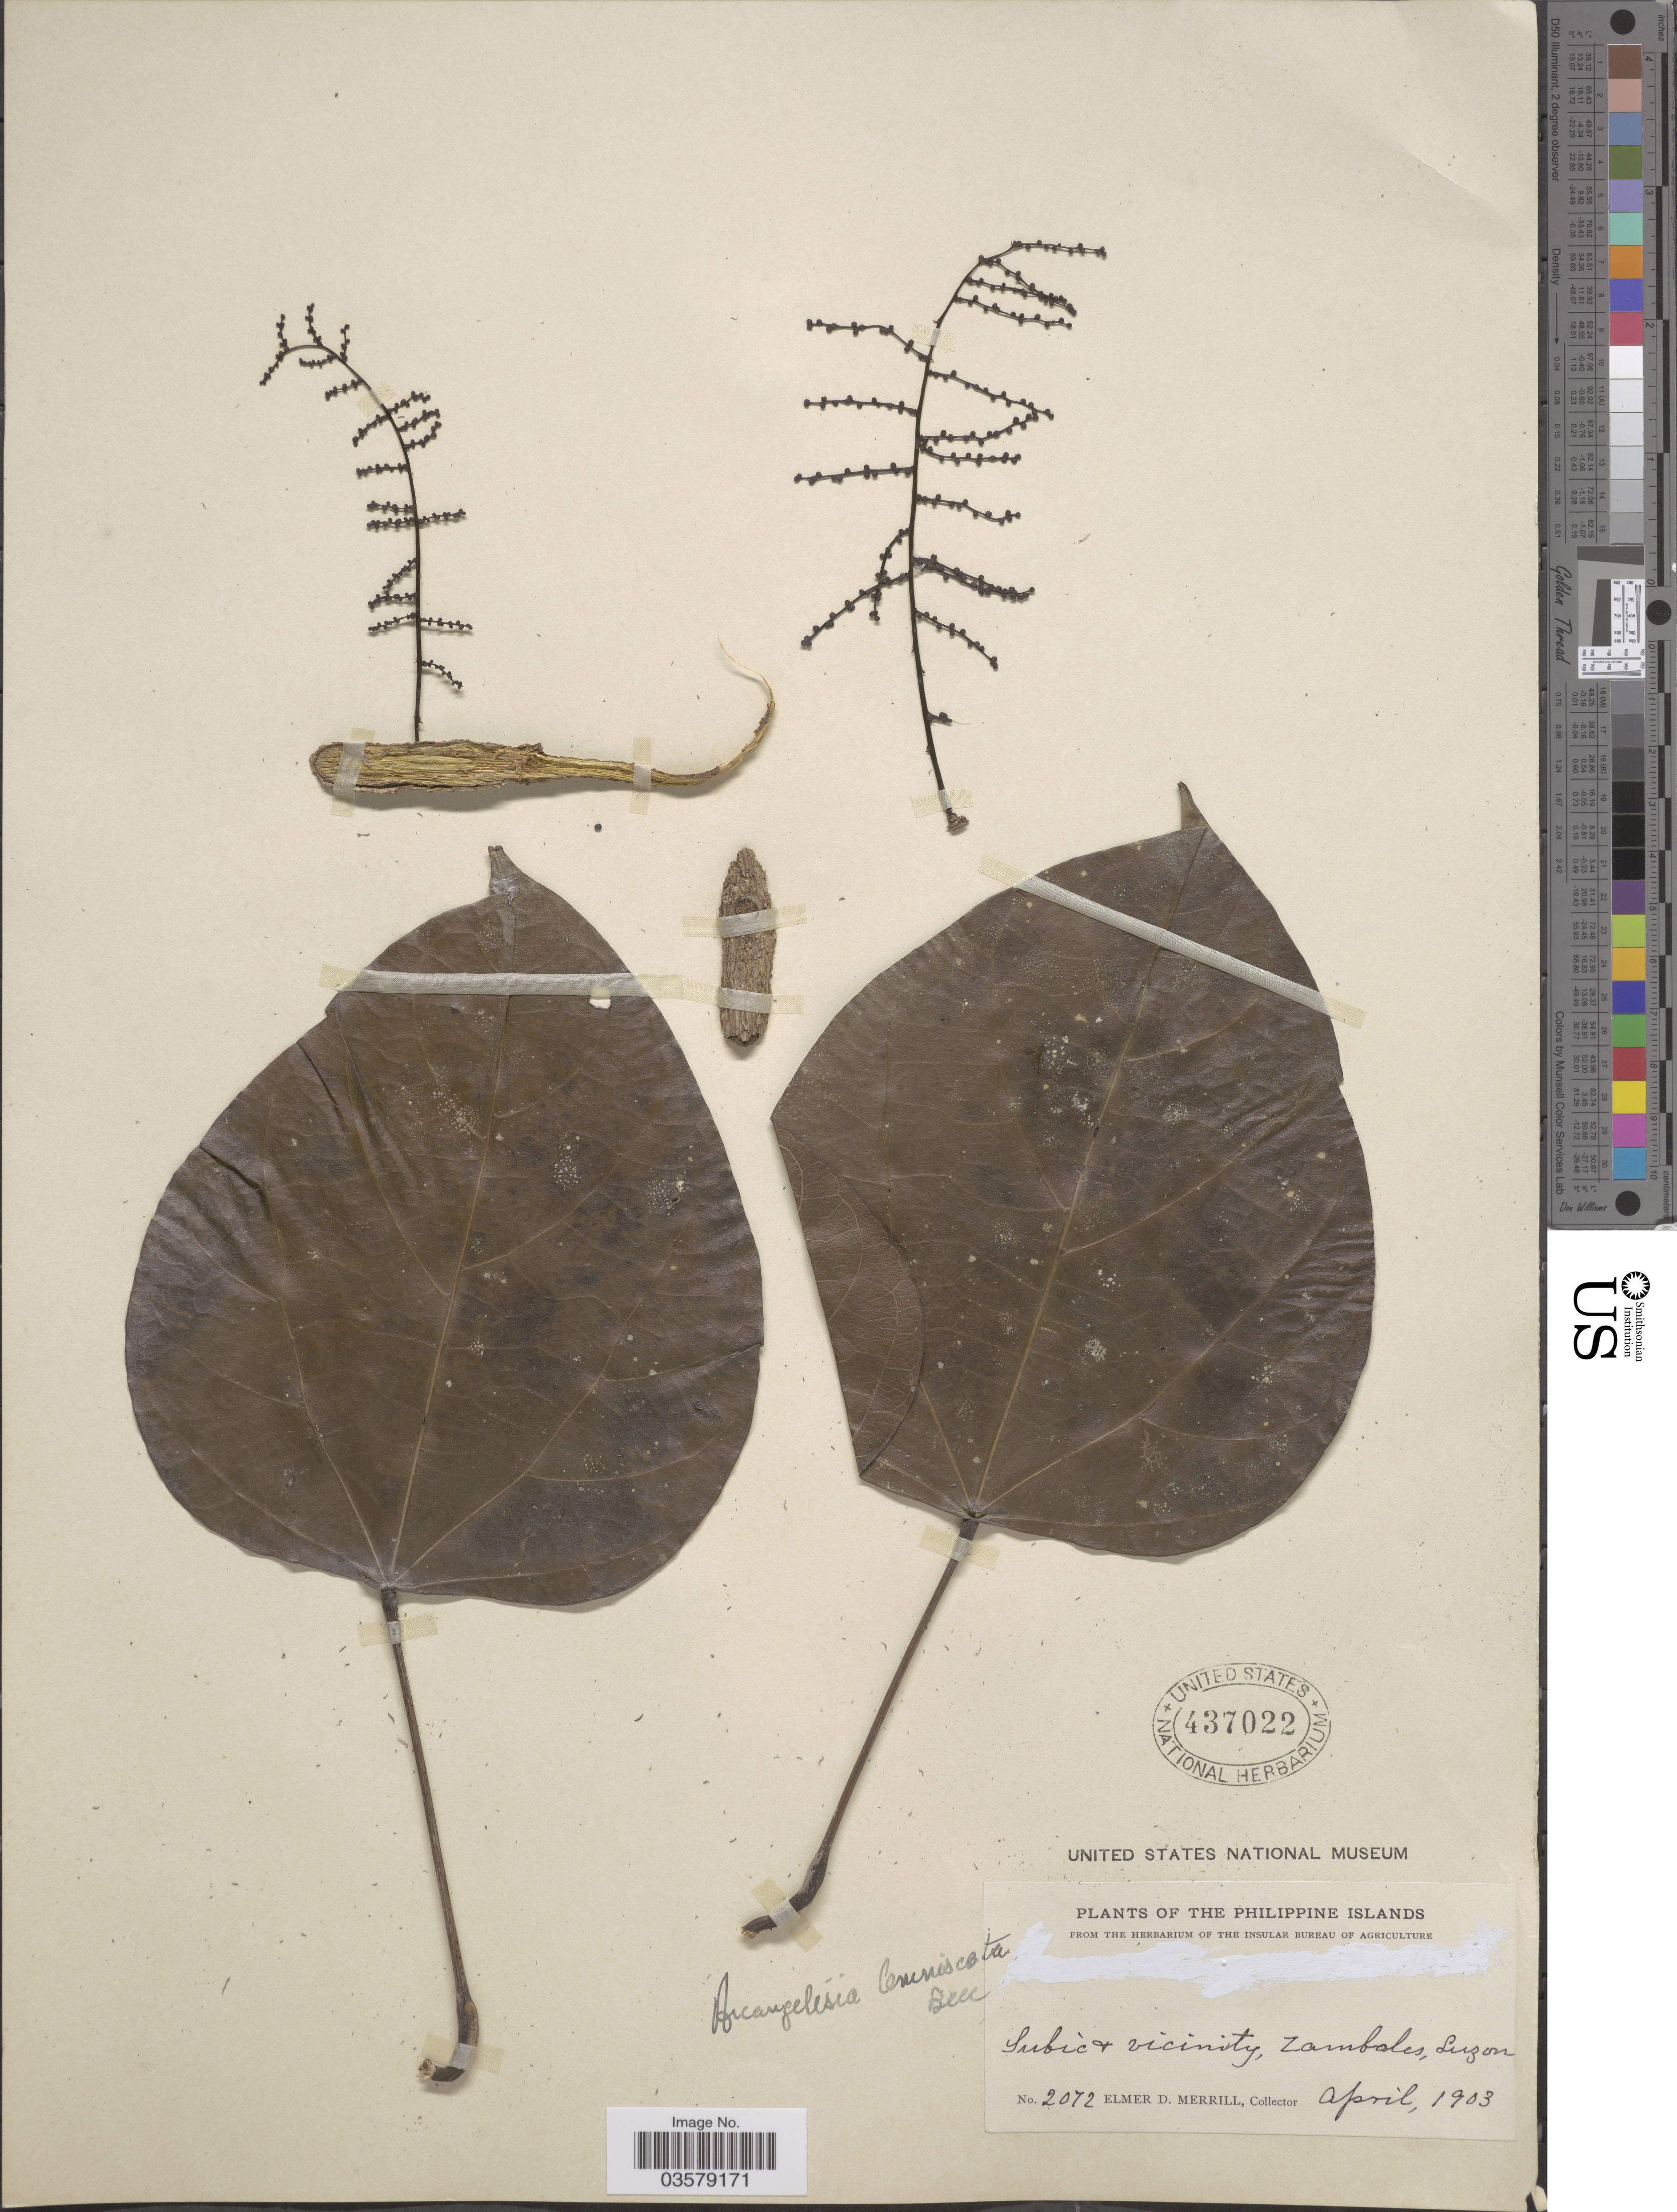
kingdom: Plantae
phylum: Tracheophyta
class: Magnoliopsida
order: Ranunculales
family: Menispermaceae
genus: Arcangelisia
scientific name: Arcangelisia flava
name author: (L.) Merr.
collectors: E. D. Merrill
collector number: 2072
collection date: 1903-04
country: Philippines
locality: The Philippine Islands. Subic & vicinity, Zambales, Luzon.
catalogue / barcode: US 437022